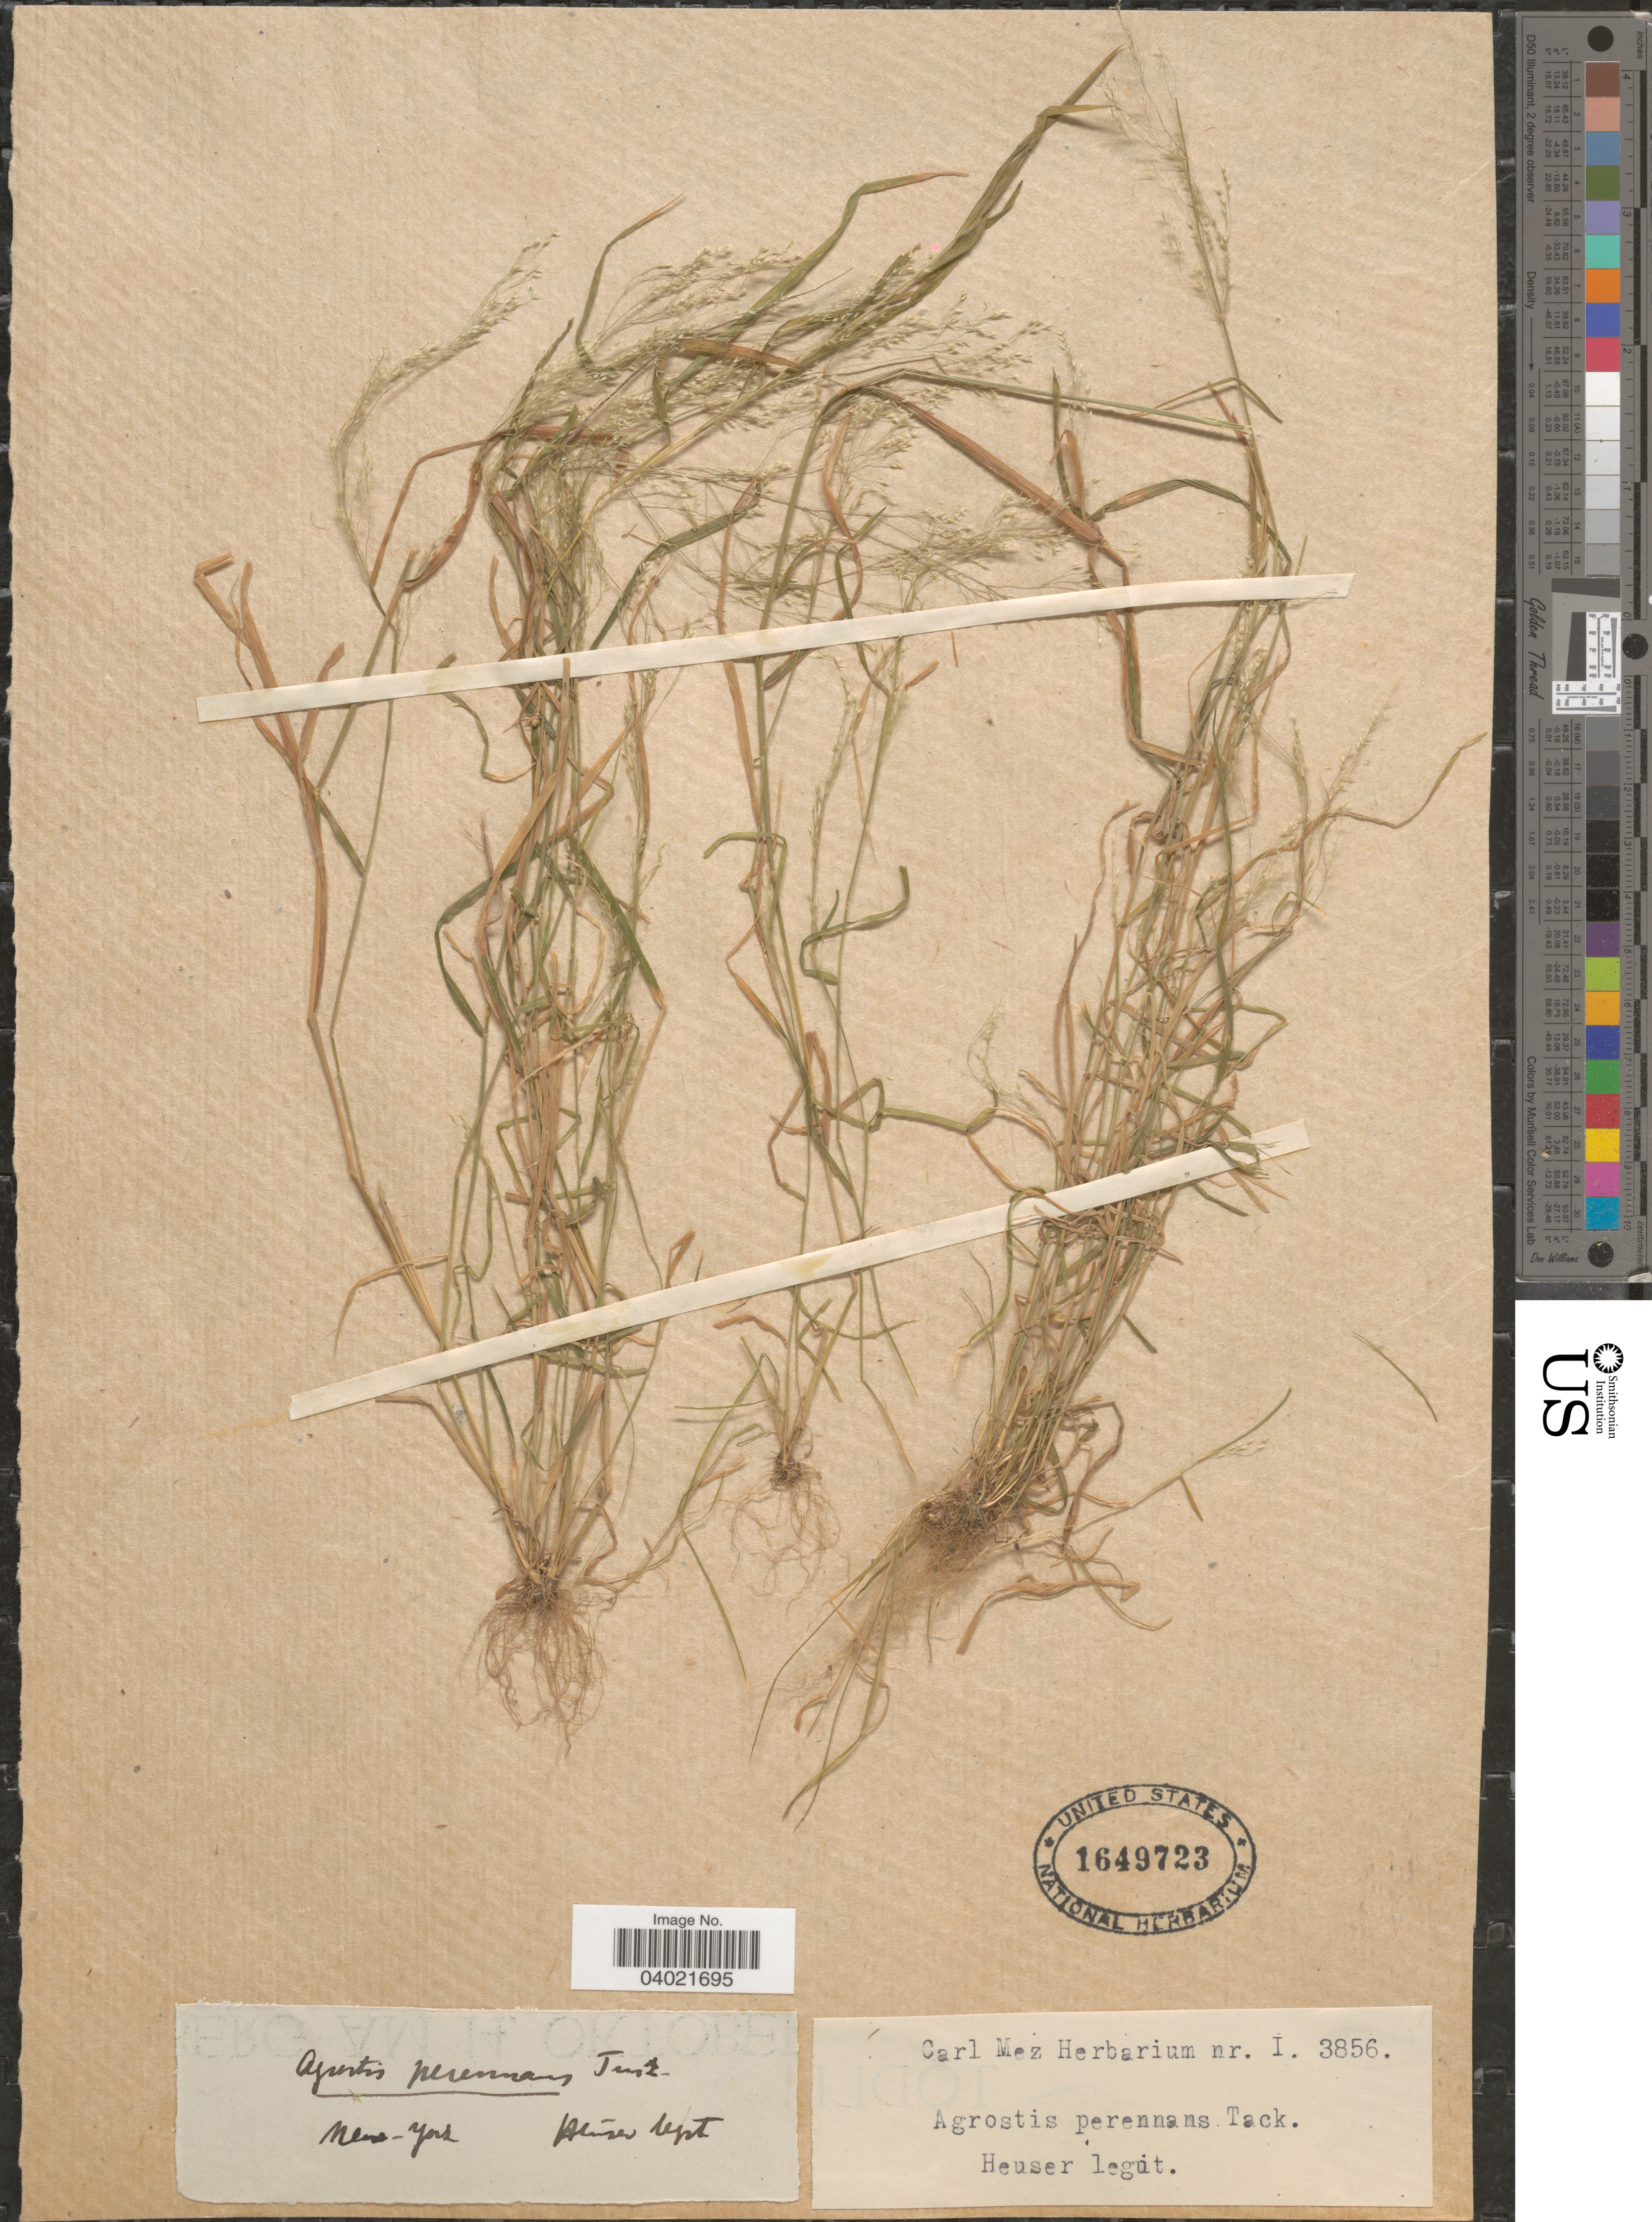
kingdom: Plantae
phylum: Tracheophyta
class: Liliopsida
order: Poales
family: Poaceae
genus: Agrostis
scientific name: Agrostis perennans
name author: (Walter) Tuck.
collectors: Heuser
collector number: I3856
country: United States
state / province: New York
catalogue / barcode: US 1649723